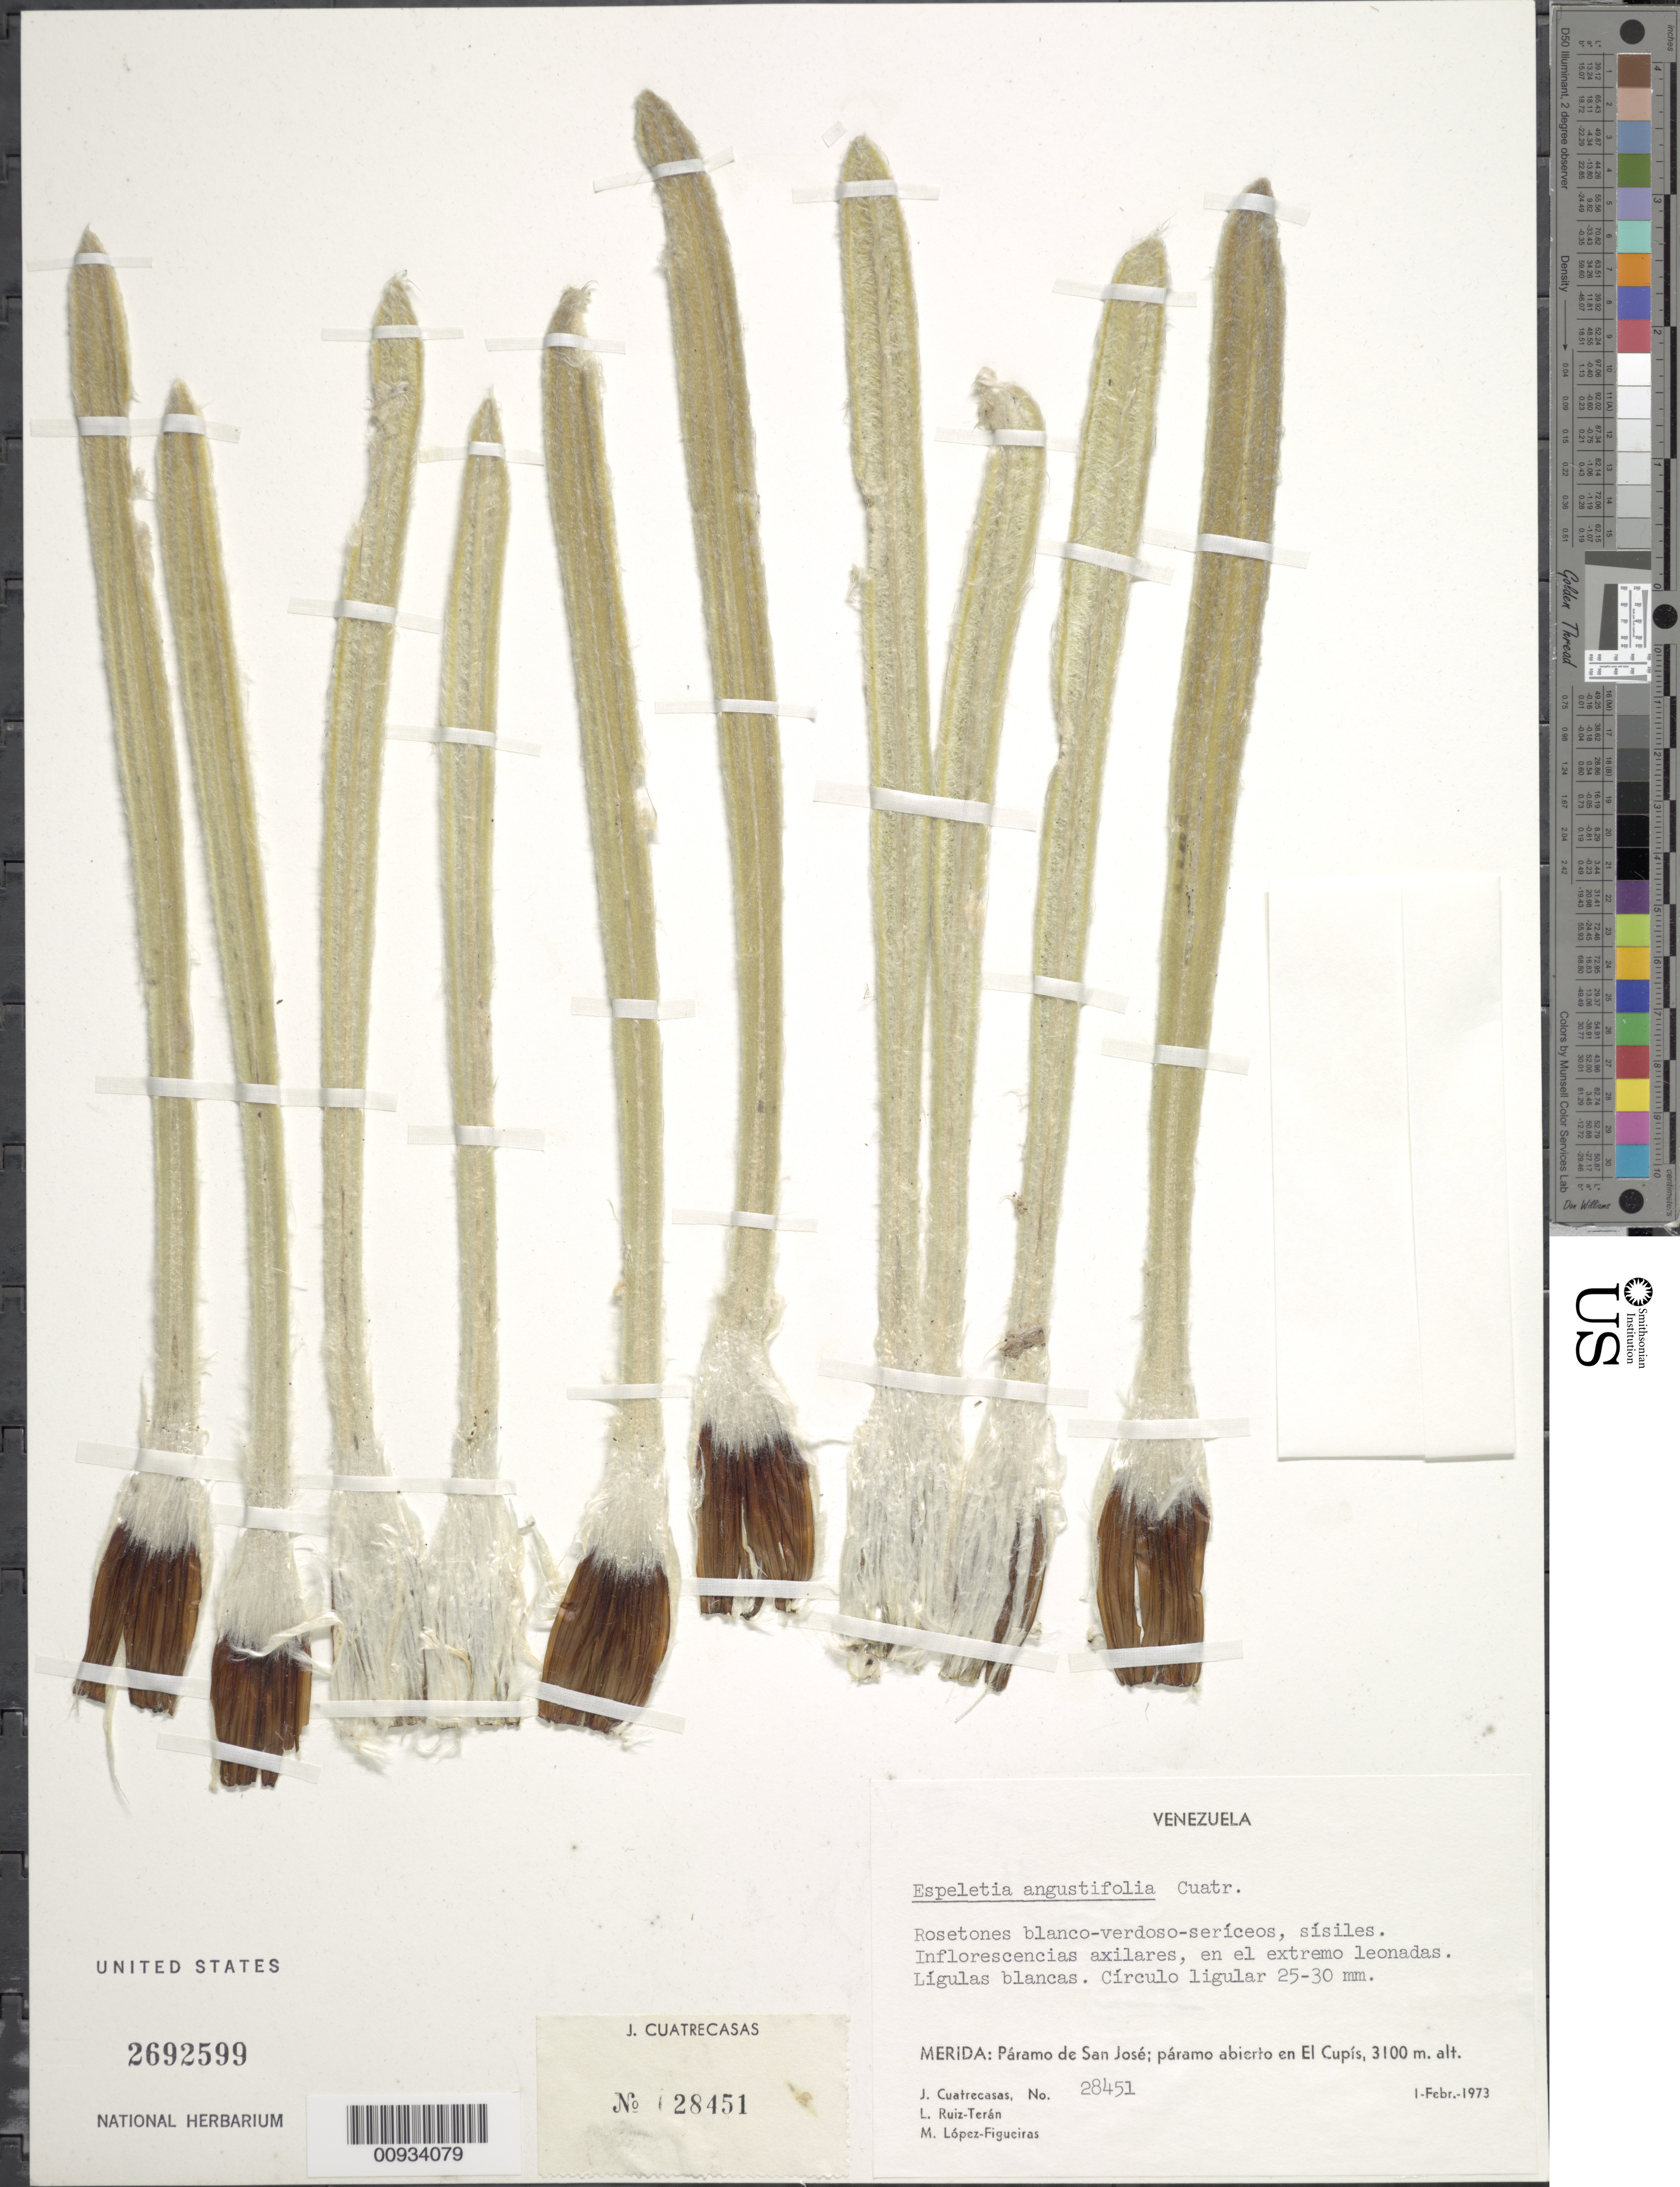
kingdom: Plantae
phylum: Tracheophyta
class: Magnoliopsida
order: Asterales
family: Asteraceae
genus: Espeletiopsis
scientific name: Espeletiopsis angustifolia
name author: (Cuatrec.) Cuatrec.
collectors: J. Cuatrecasas, L. E. Ruíz-Terán & M. López Figueiras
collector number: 28451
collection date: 1973-02-01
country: Venezuela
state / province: Mérida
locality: Paramo de San Jose, paramo abierto en El Cupis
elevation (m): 3100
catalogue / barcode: US 2692599